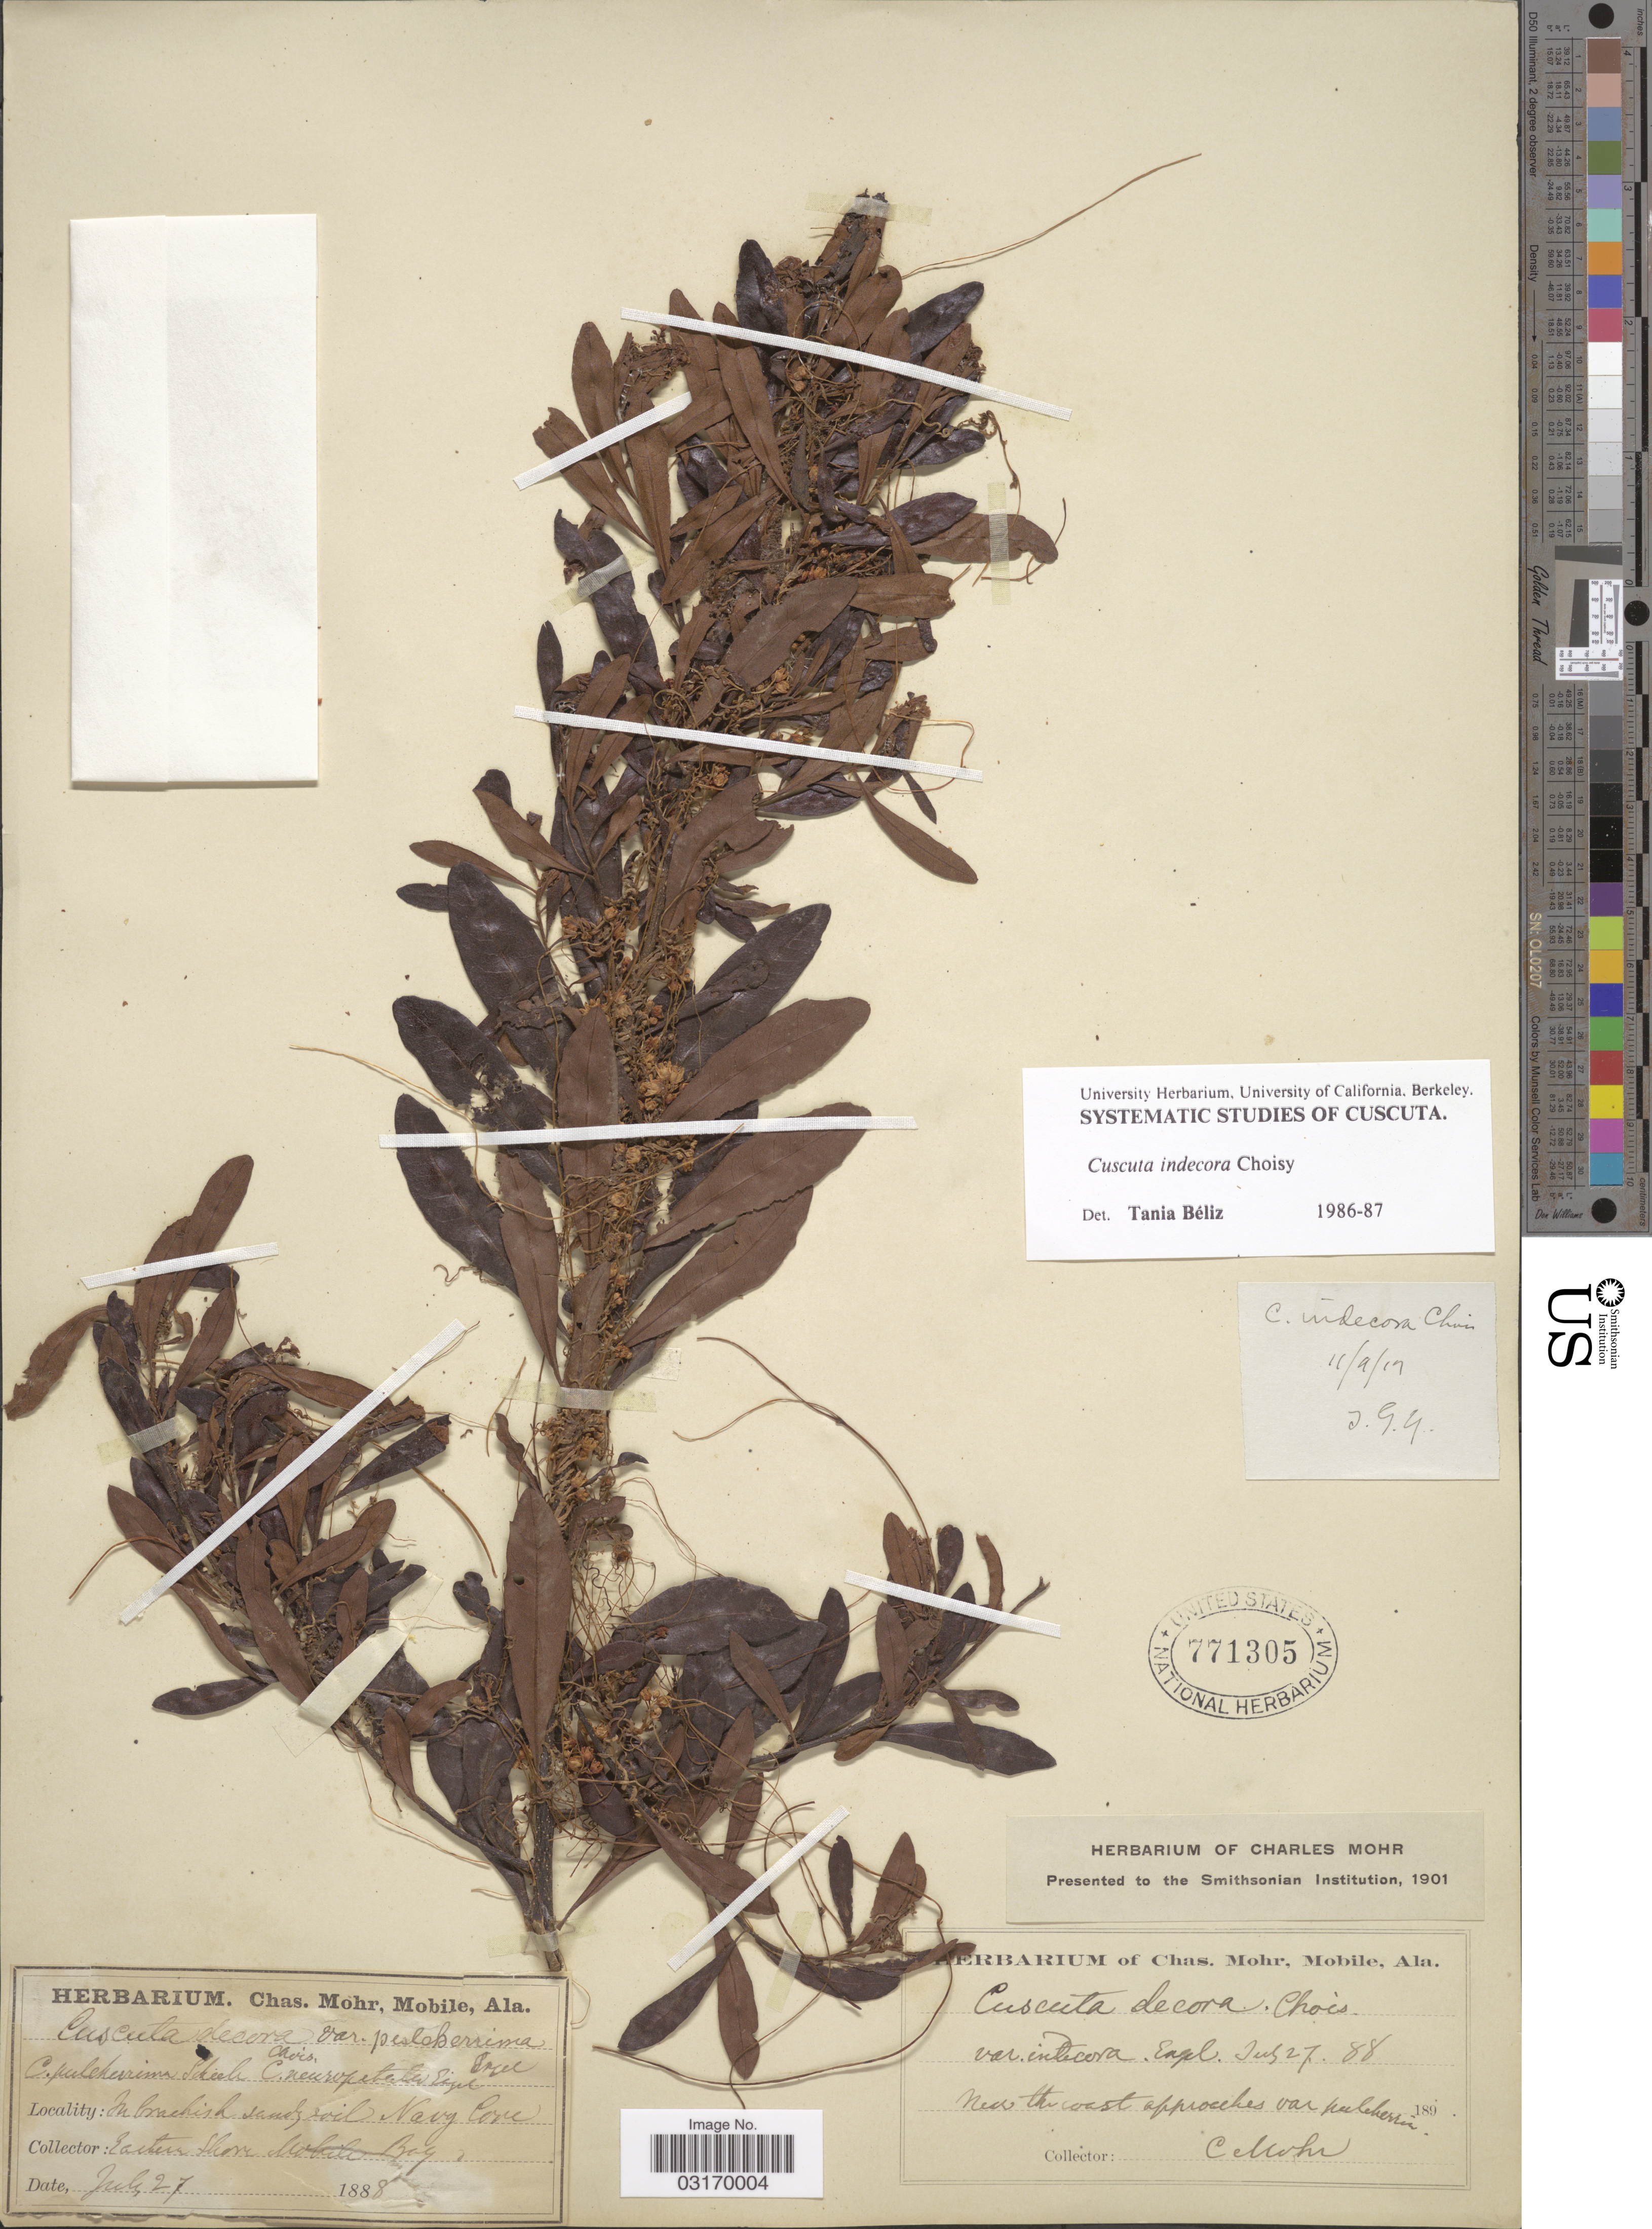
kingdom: Plantae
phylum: Tracheophyta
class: Magnoliopsida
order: Solanales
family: Convolvulaceae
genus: Cuscuta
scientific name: Cuscuta indecora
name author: Choisy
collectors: Mohr, C. T. (herbarium)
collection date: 1888-07-27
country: United States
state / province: Alabama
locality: Navy Cove. Eastern shore.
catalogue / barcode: US 771305